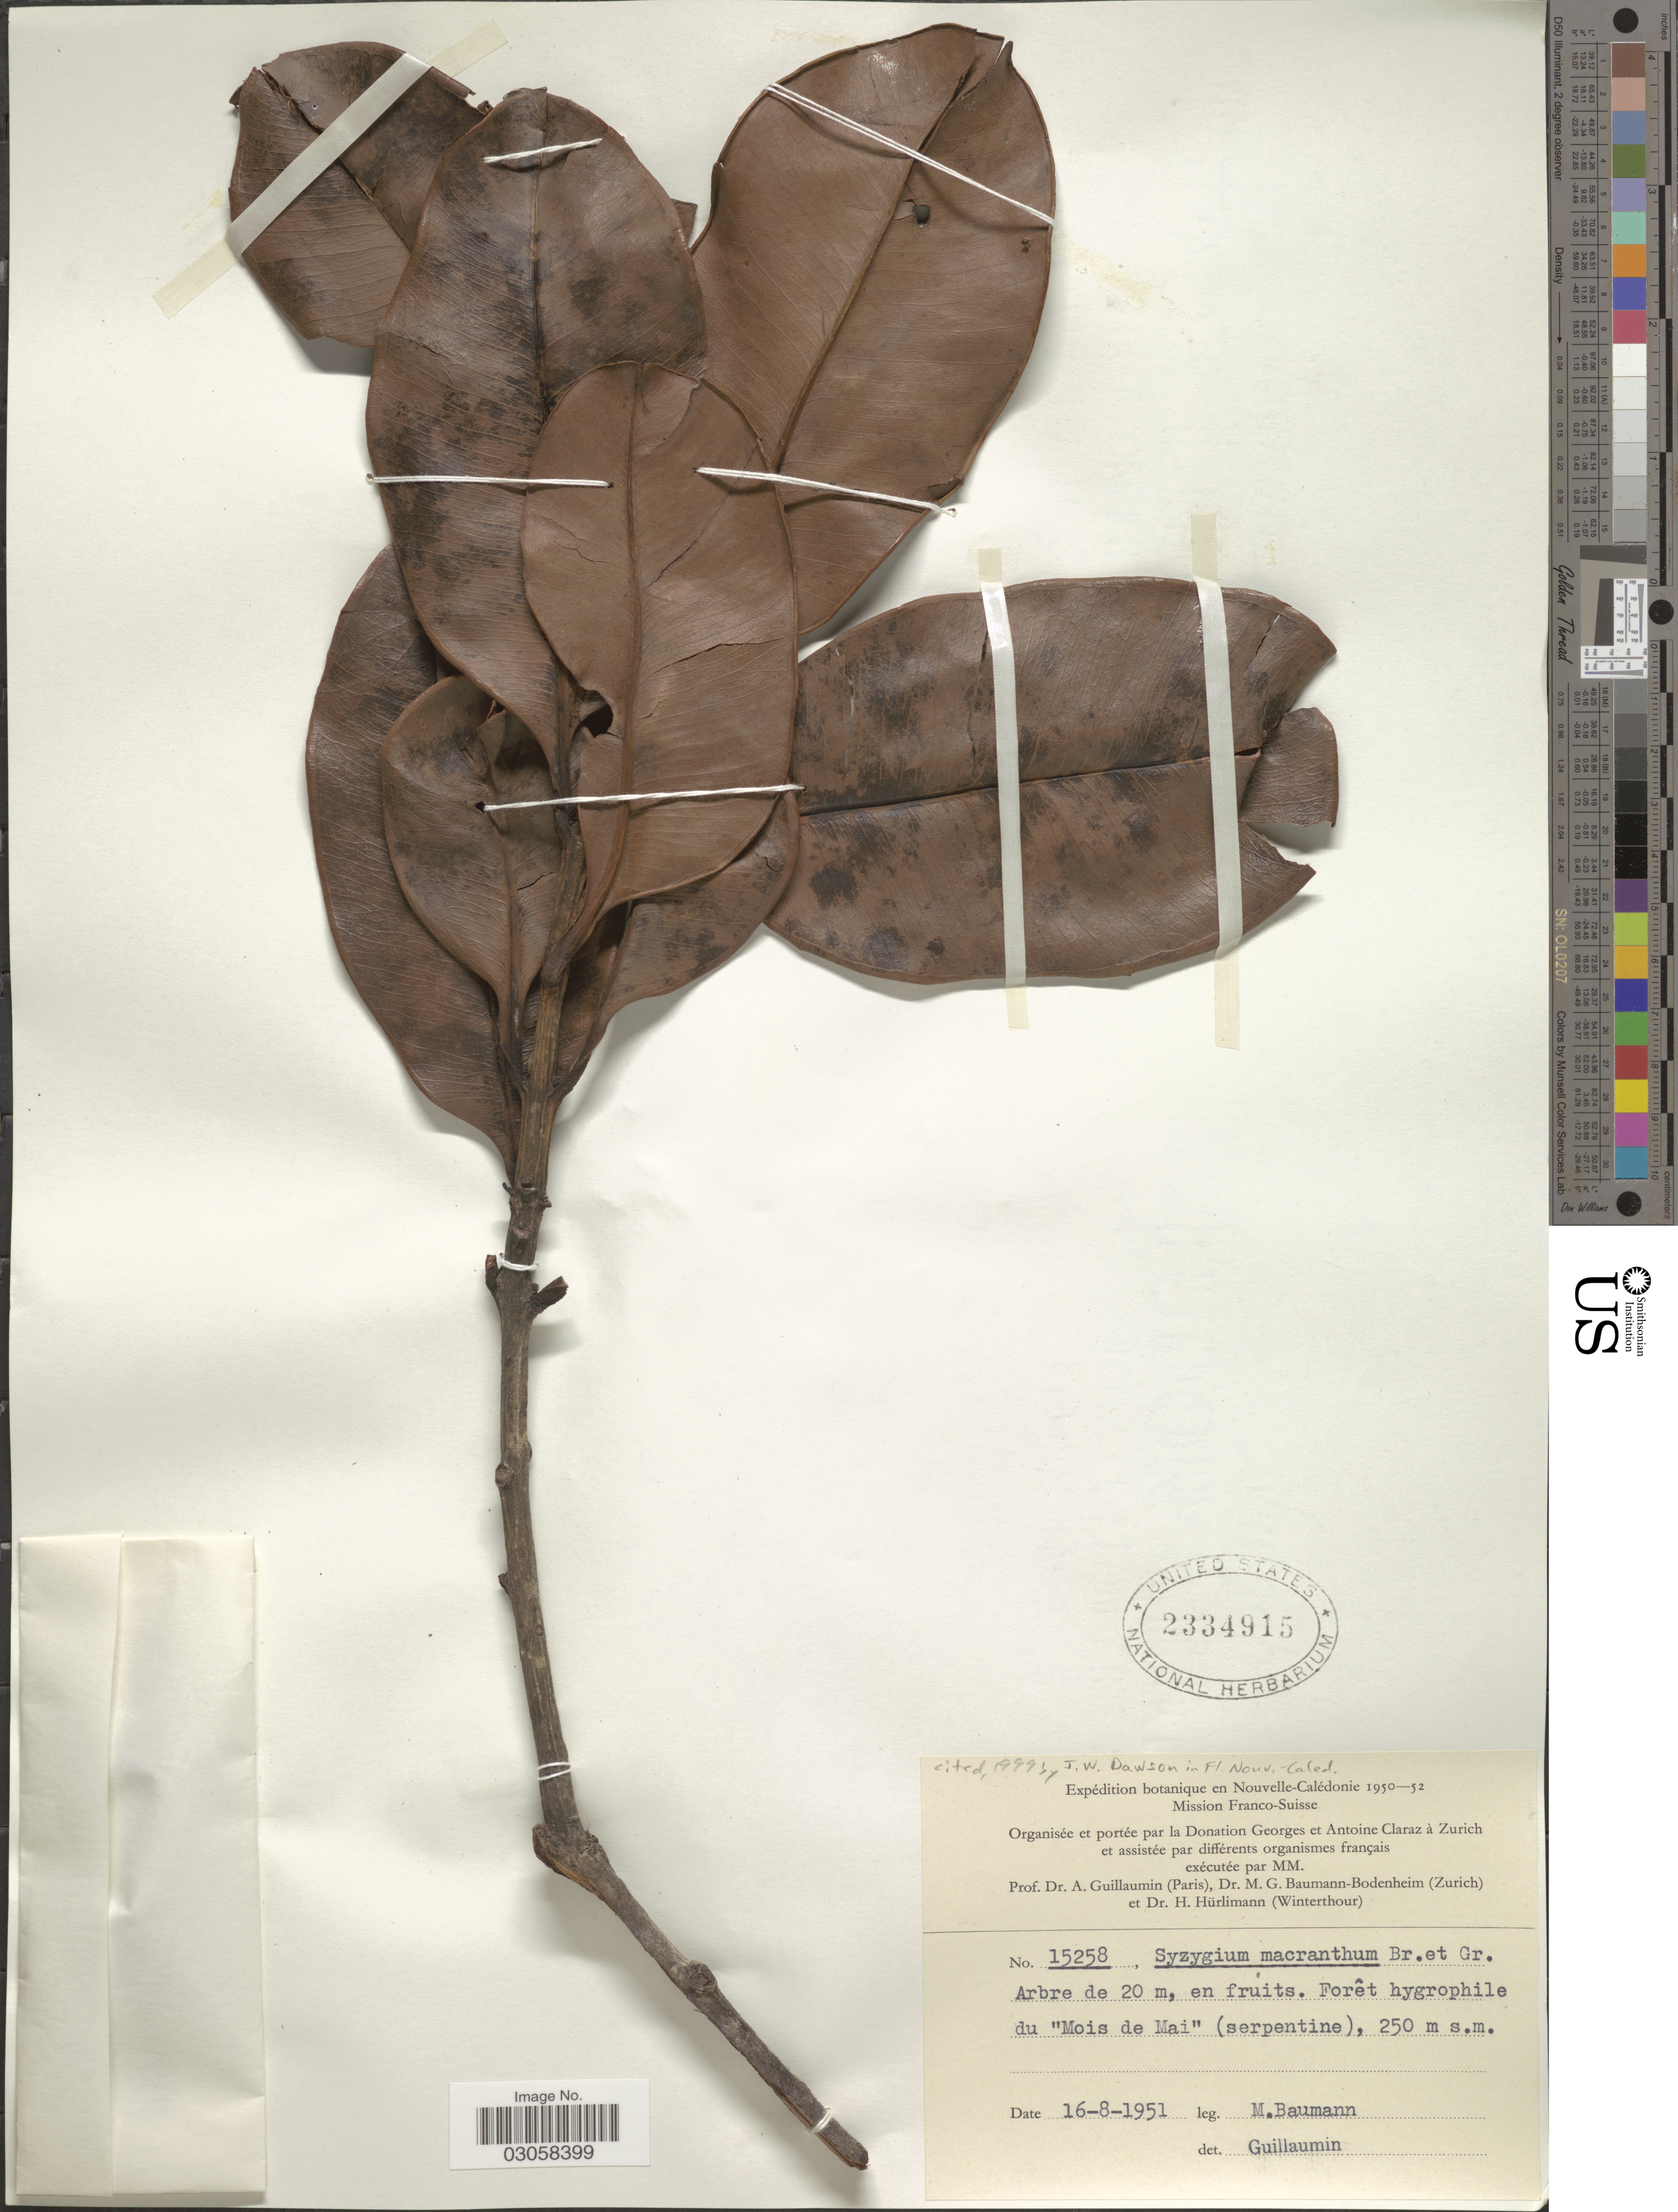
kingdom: Plantae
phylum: Tracheophyta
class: Magnoliopsida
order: Myrtales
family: Myrtaceae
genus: Syzygium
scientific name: Syzygium macranthum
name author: Brongn. & Gris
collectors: M. Baumann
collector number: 15258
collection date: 1951-08-16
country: New Caledonia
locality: Nouvelle-Calédonie. Forêt hygrophile du "Mois de Mai" (serpentine).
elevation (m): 250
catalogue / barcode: US 2334915